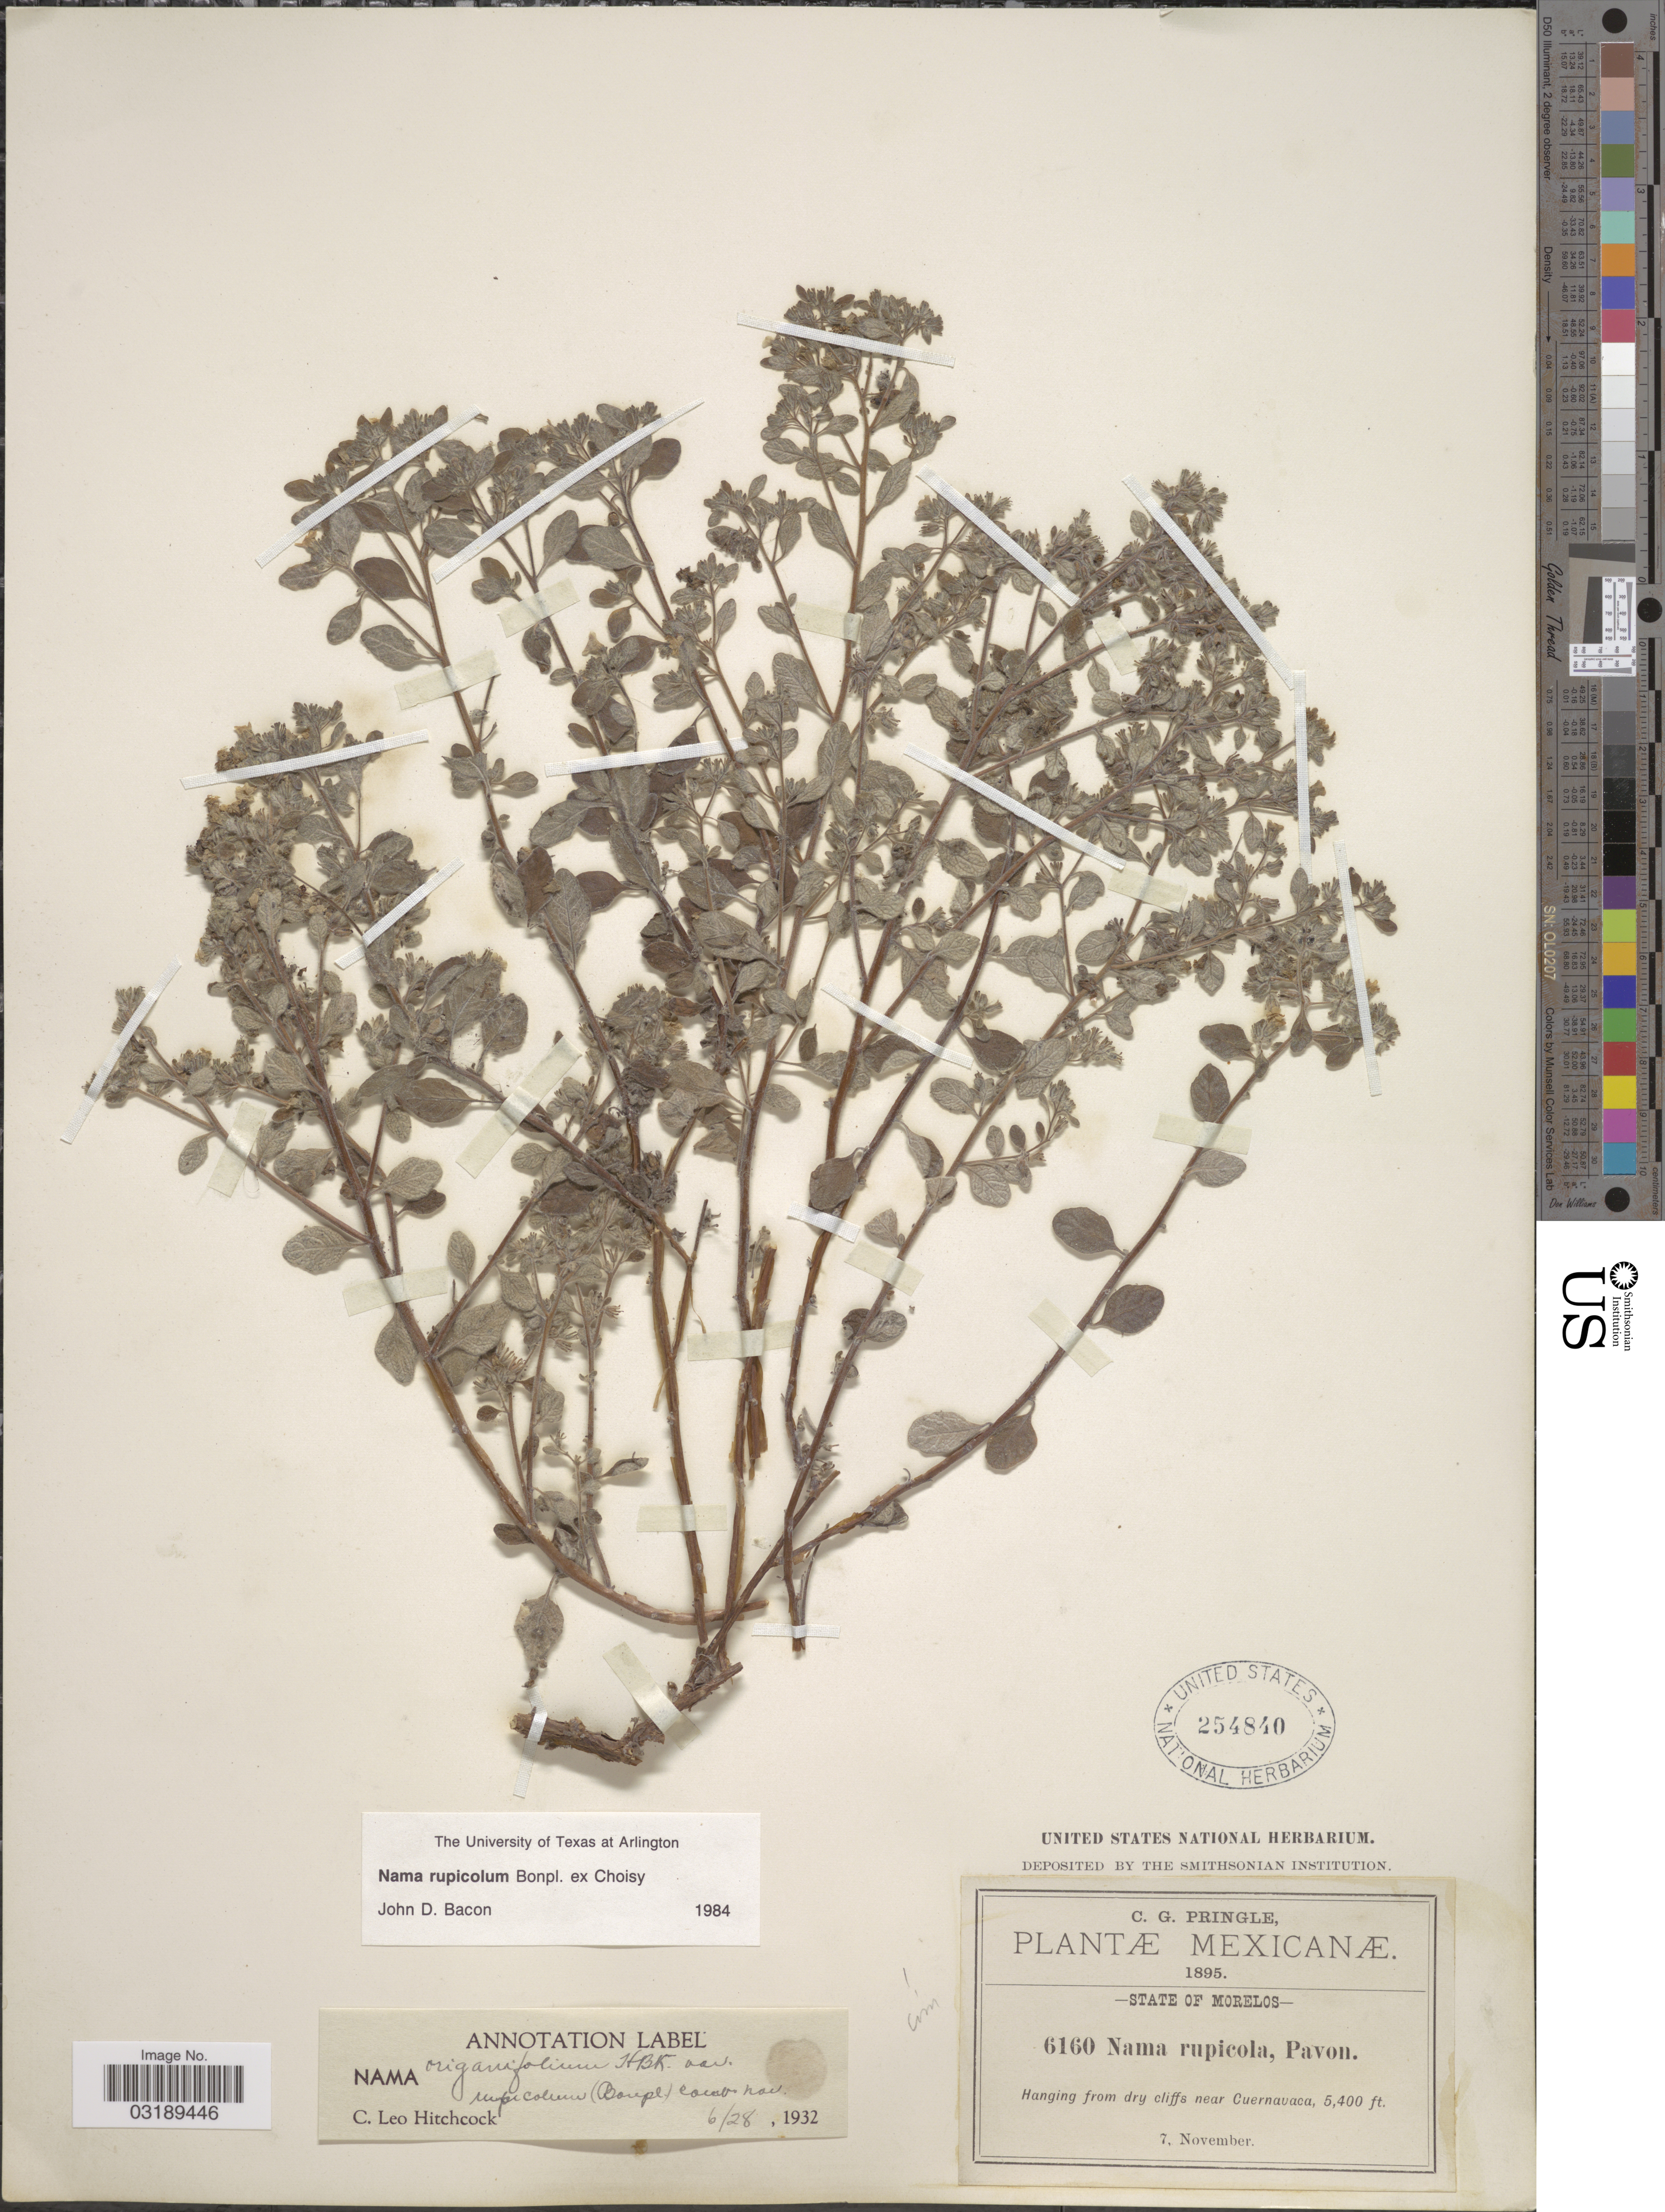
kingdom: Plantae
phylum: Tracheophyta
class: Magnoliopsida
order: Boraginales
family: Namaceae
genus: Nama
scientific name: Nama rupicola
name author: Bonpl. ex Choisy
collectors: C. G. Pringle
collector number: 6160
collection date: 1895-11-07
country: Mexico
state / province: Morelos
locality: Hanging from dry cliffs near Cuernavaca.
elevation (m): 1646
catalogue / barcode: US 254840